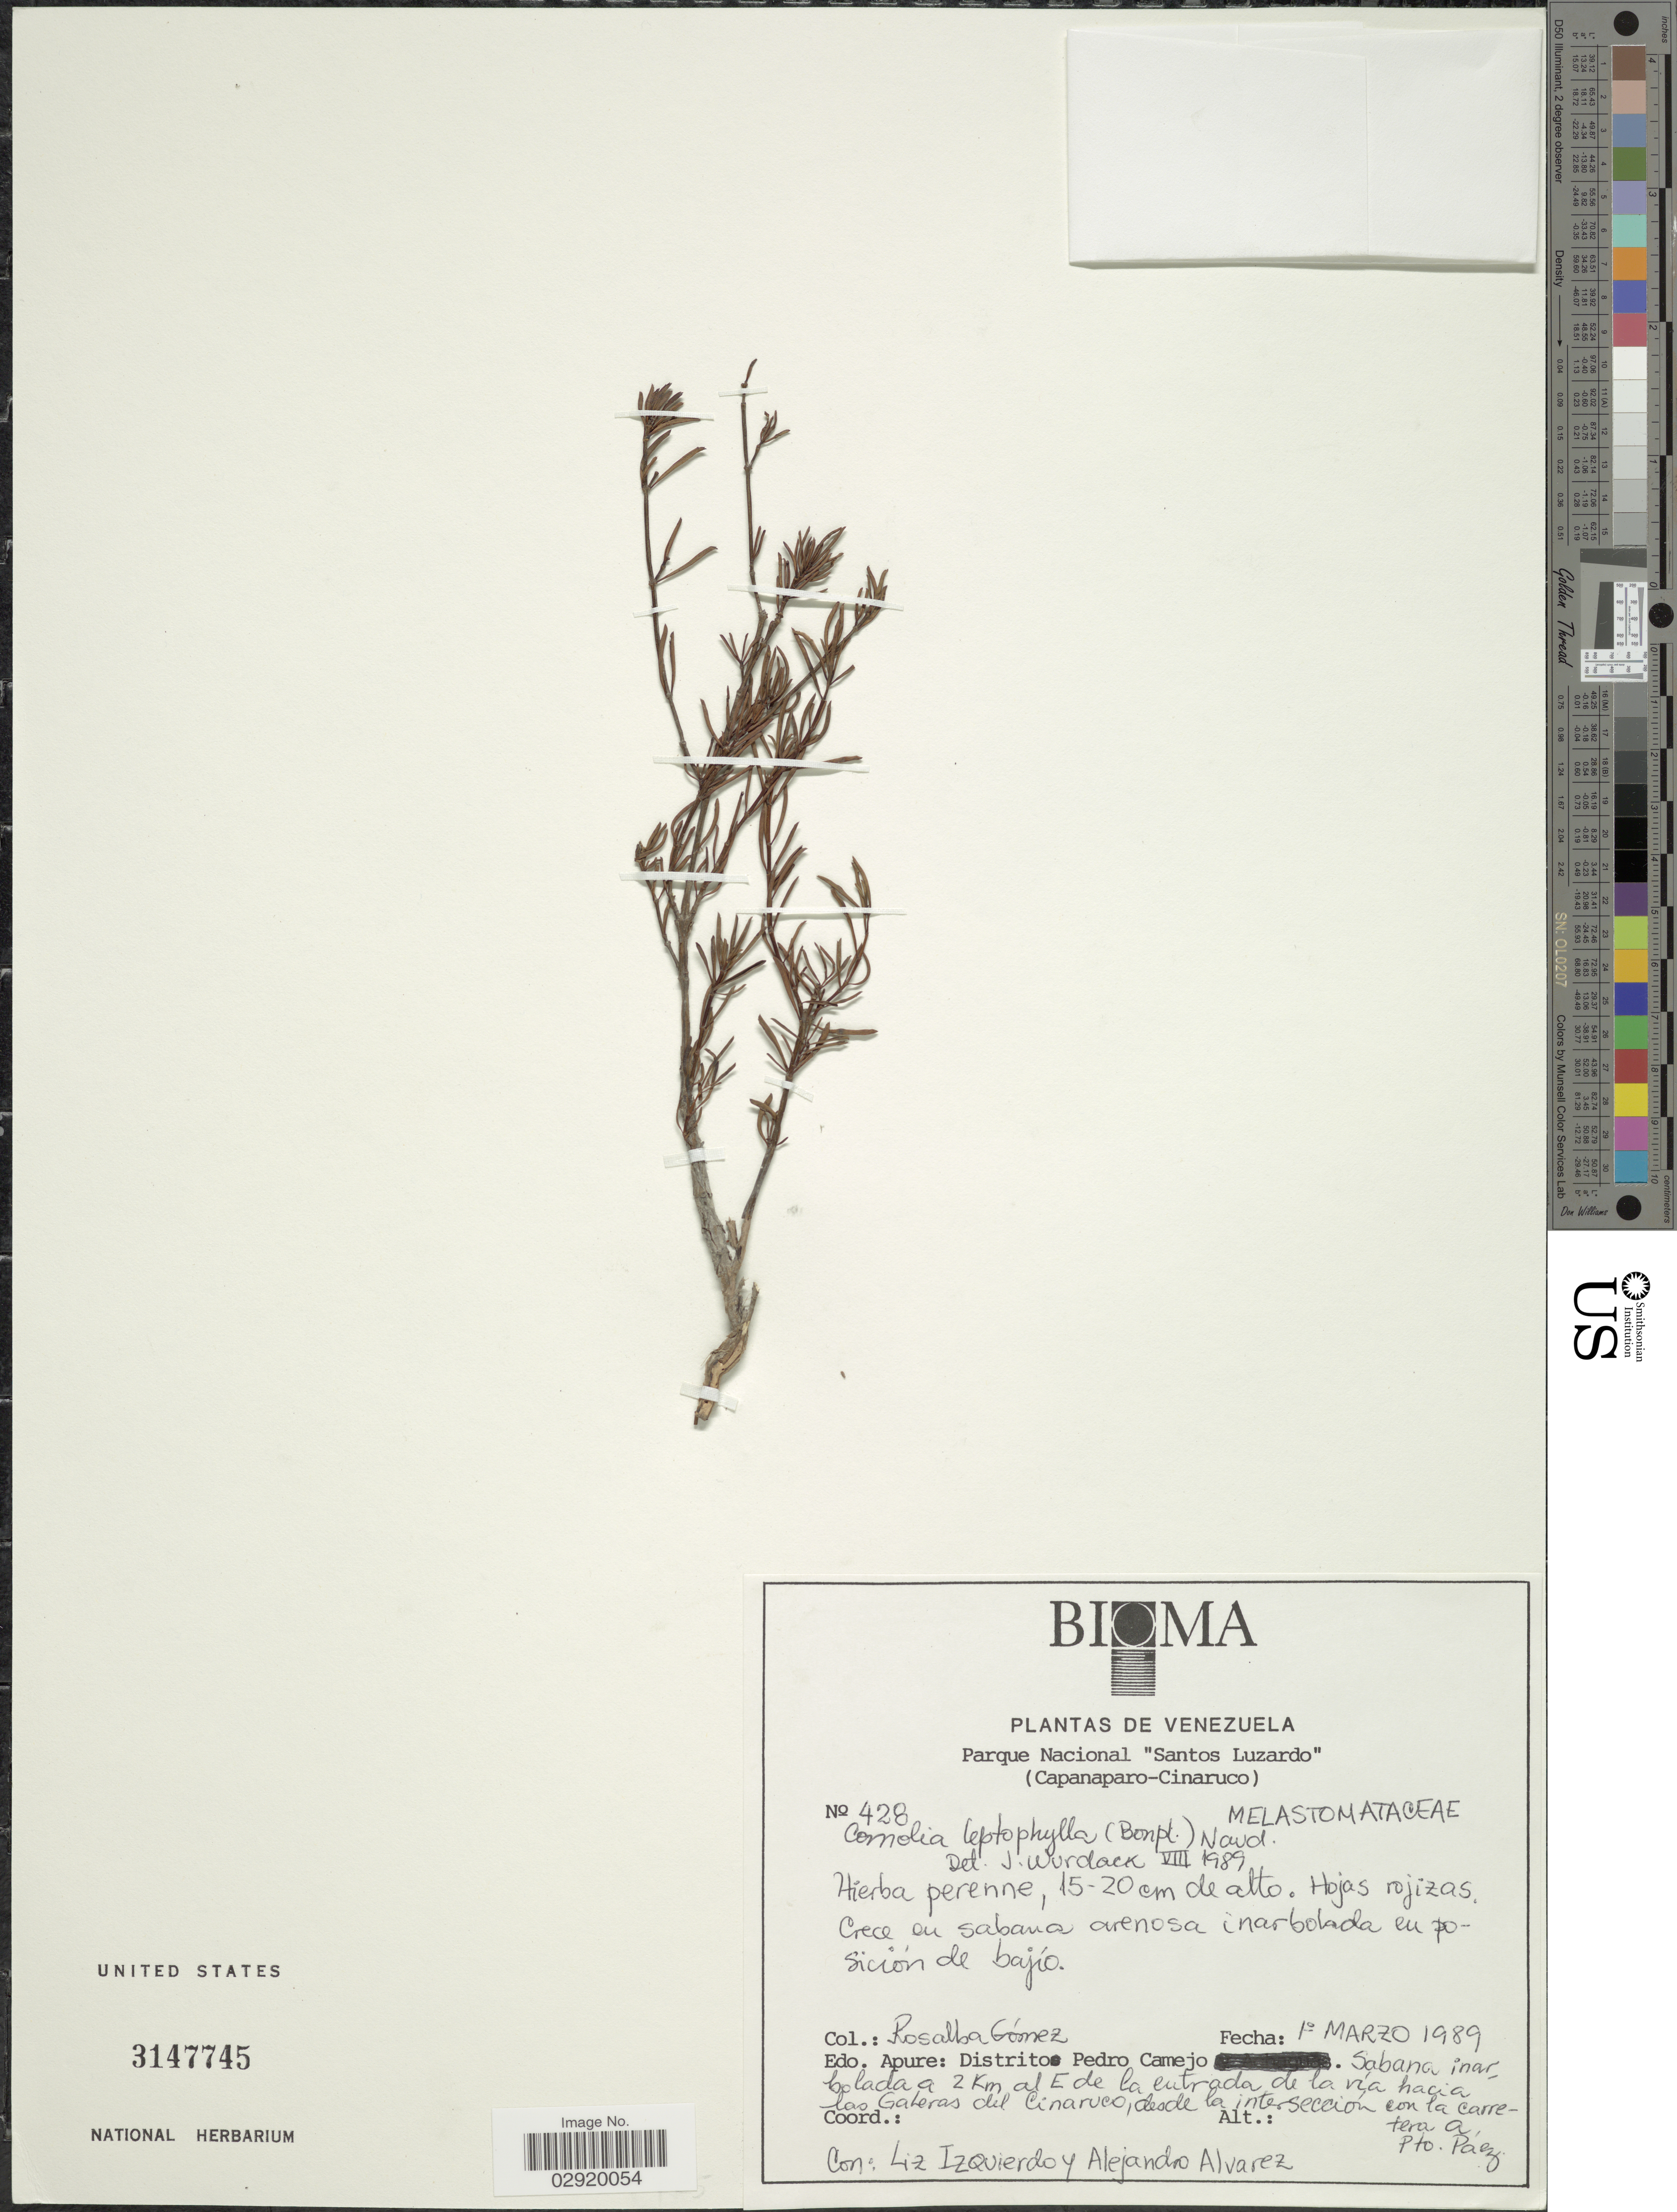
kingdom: Plantae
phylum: Tracheophyta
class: Magnoliopsida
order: Myrtales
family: Melastomataceae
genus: Comolia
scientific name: Comolia leptophylla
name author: (Bonpl.) Naudin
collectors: R. Gómez, L. Izquierdo, A. Alvarez & A. Alvarez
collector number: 428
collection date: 1989-03-01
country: Venezuela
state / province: Apure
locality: Distrito Pedro Camejo. Sabana iar Colada a 2 km al E de la entrada de la ría hacia las Caleras del Cinaruco, desde la intersección con la carretera a Pto. Paéz.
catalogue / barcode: US 3147745